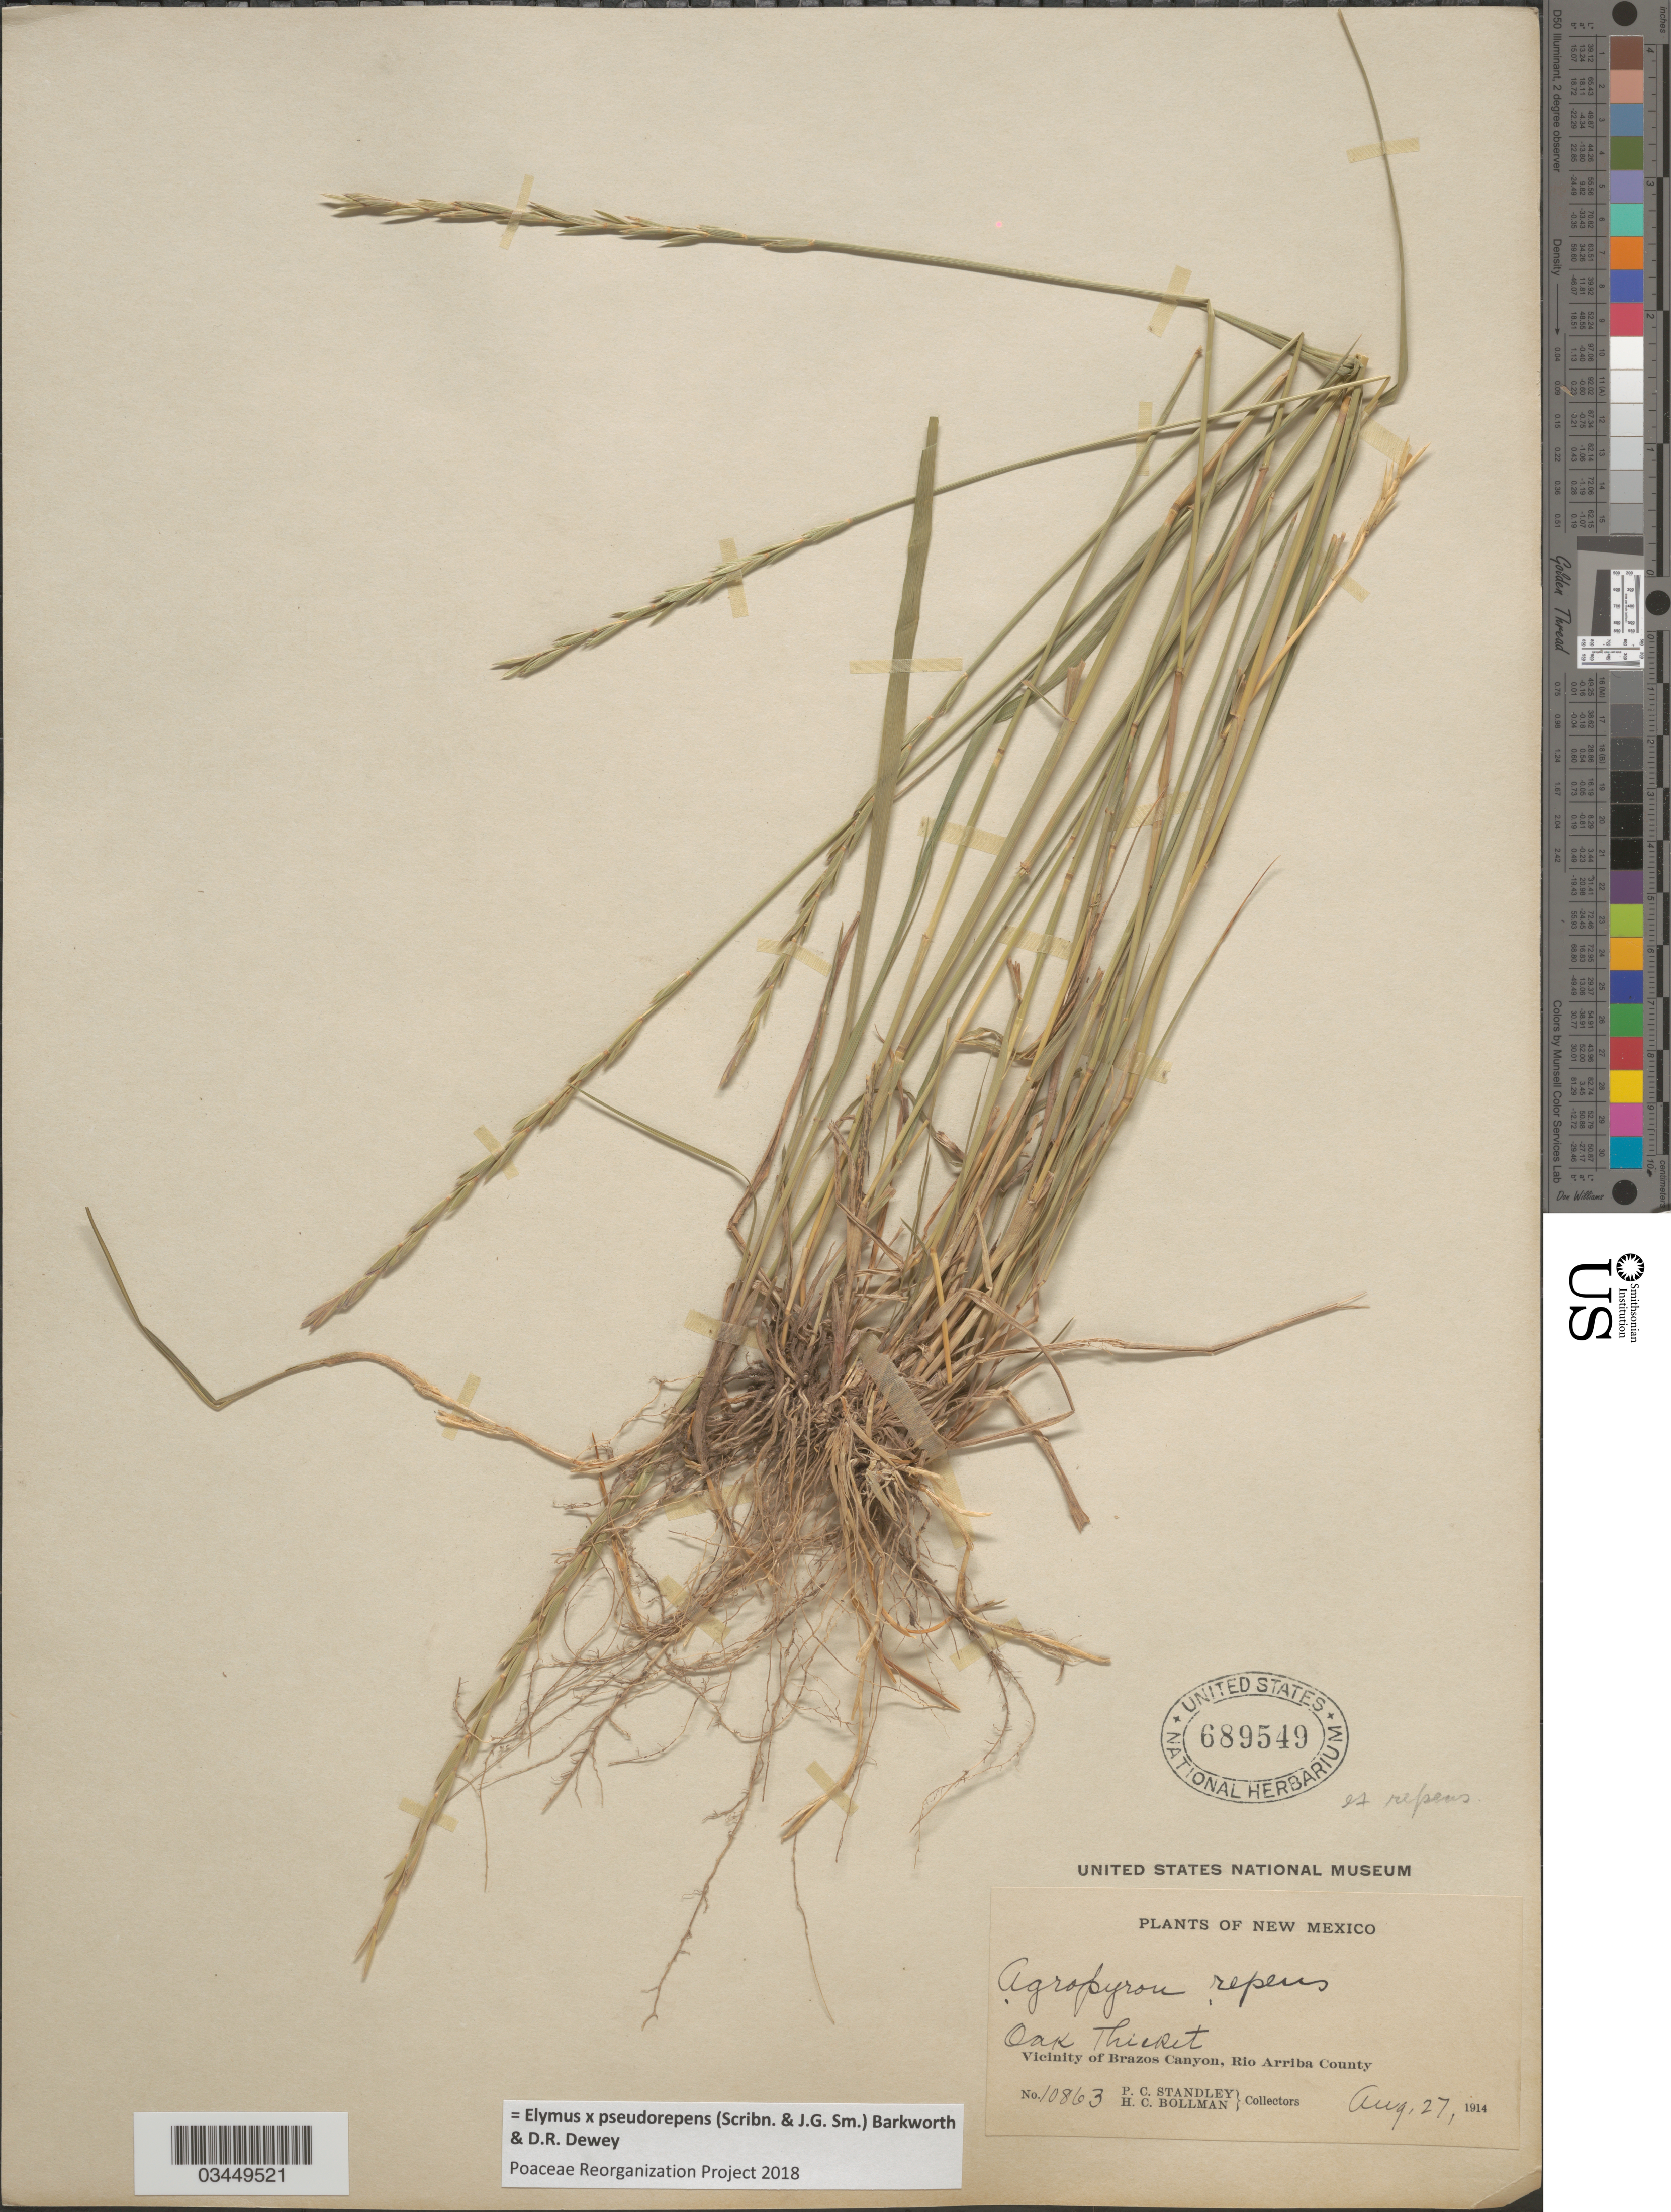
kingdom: Plantae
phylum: Tracheophyta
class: Liliopsida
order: Poales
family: Poaceae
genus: Elymus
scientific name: Elymus x pseudorepens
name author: (Scribn. & J.G. Sm.) Barkworth & Dewey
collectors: P. C. Standley & H. C. Bollman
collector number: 10863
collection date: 1914-08-27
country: United States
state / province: New Mexico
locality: Oak thicket. Vicinity of Brazos Canyon, Rio Arriba County.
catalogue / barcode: US 689549